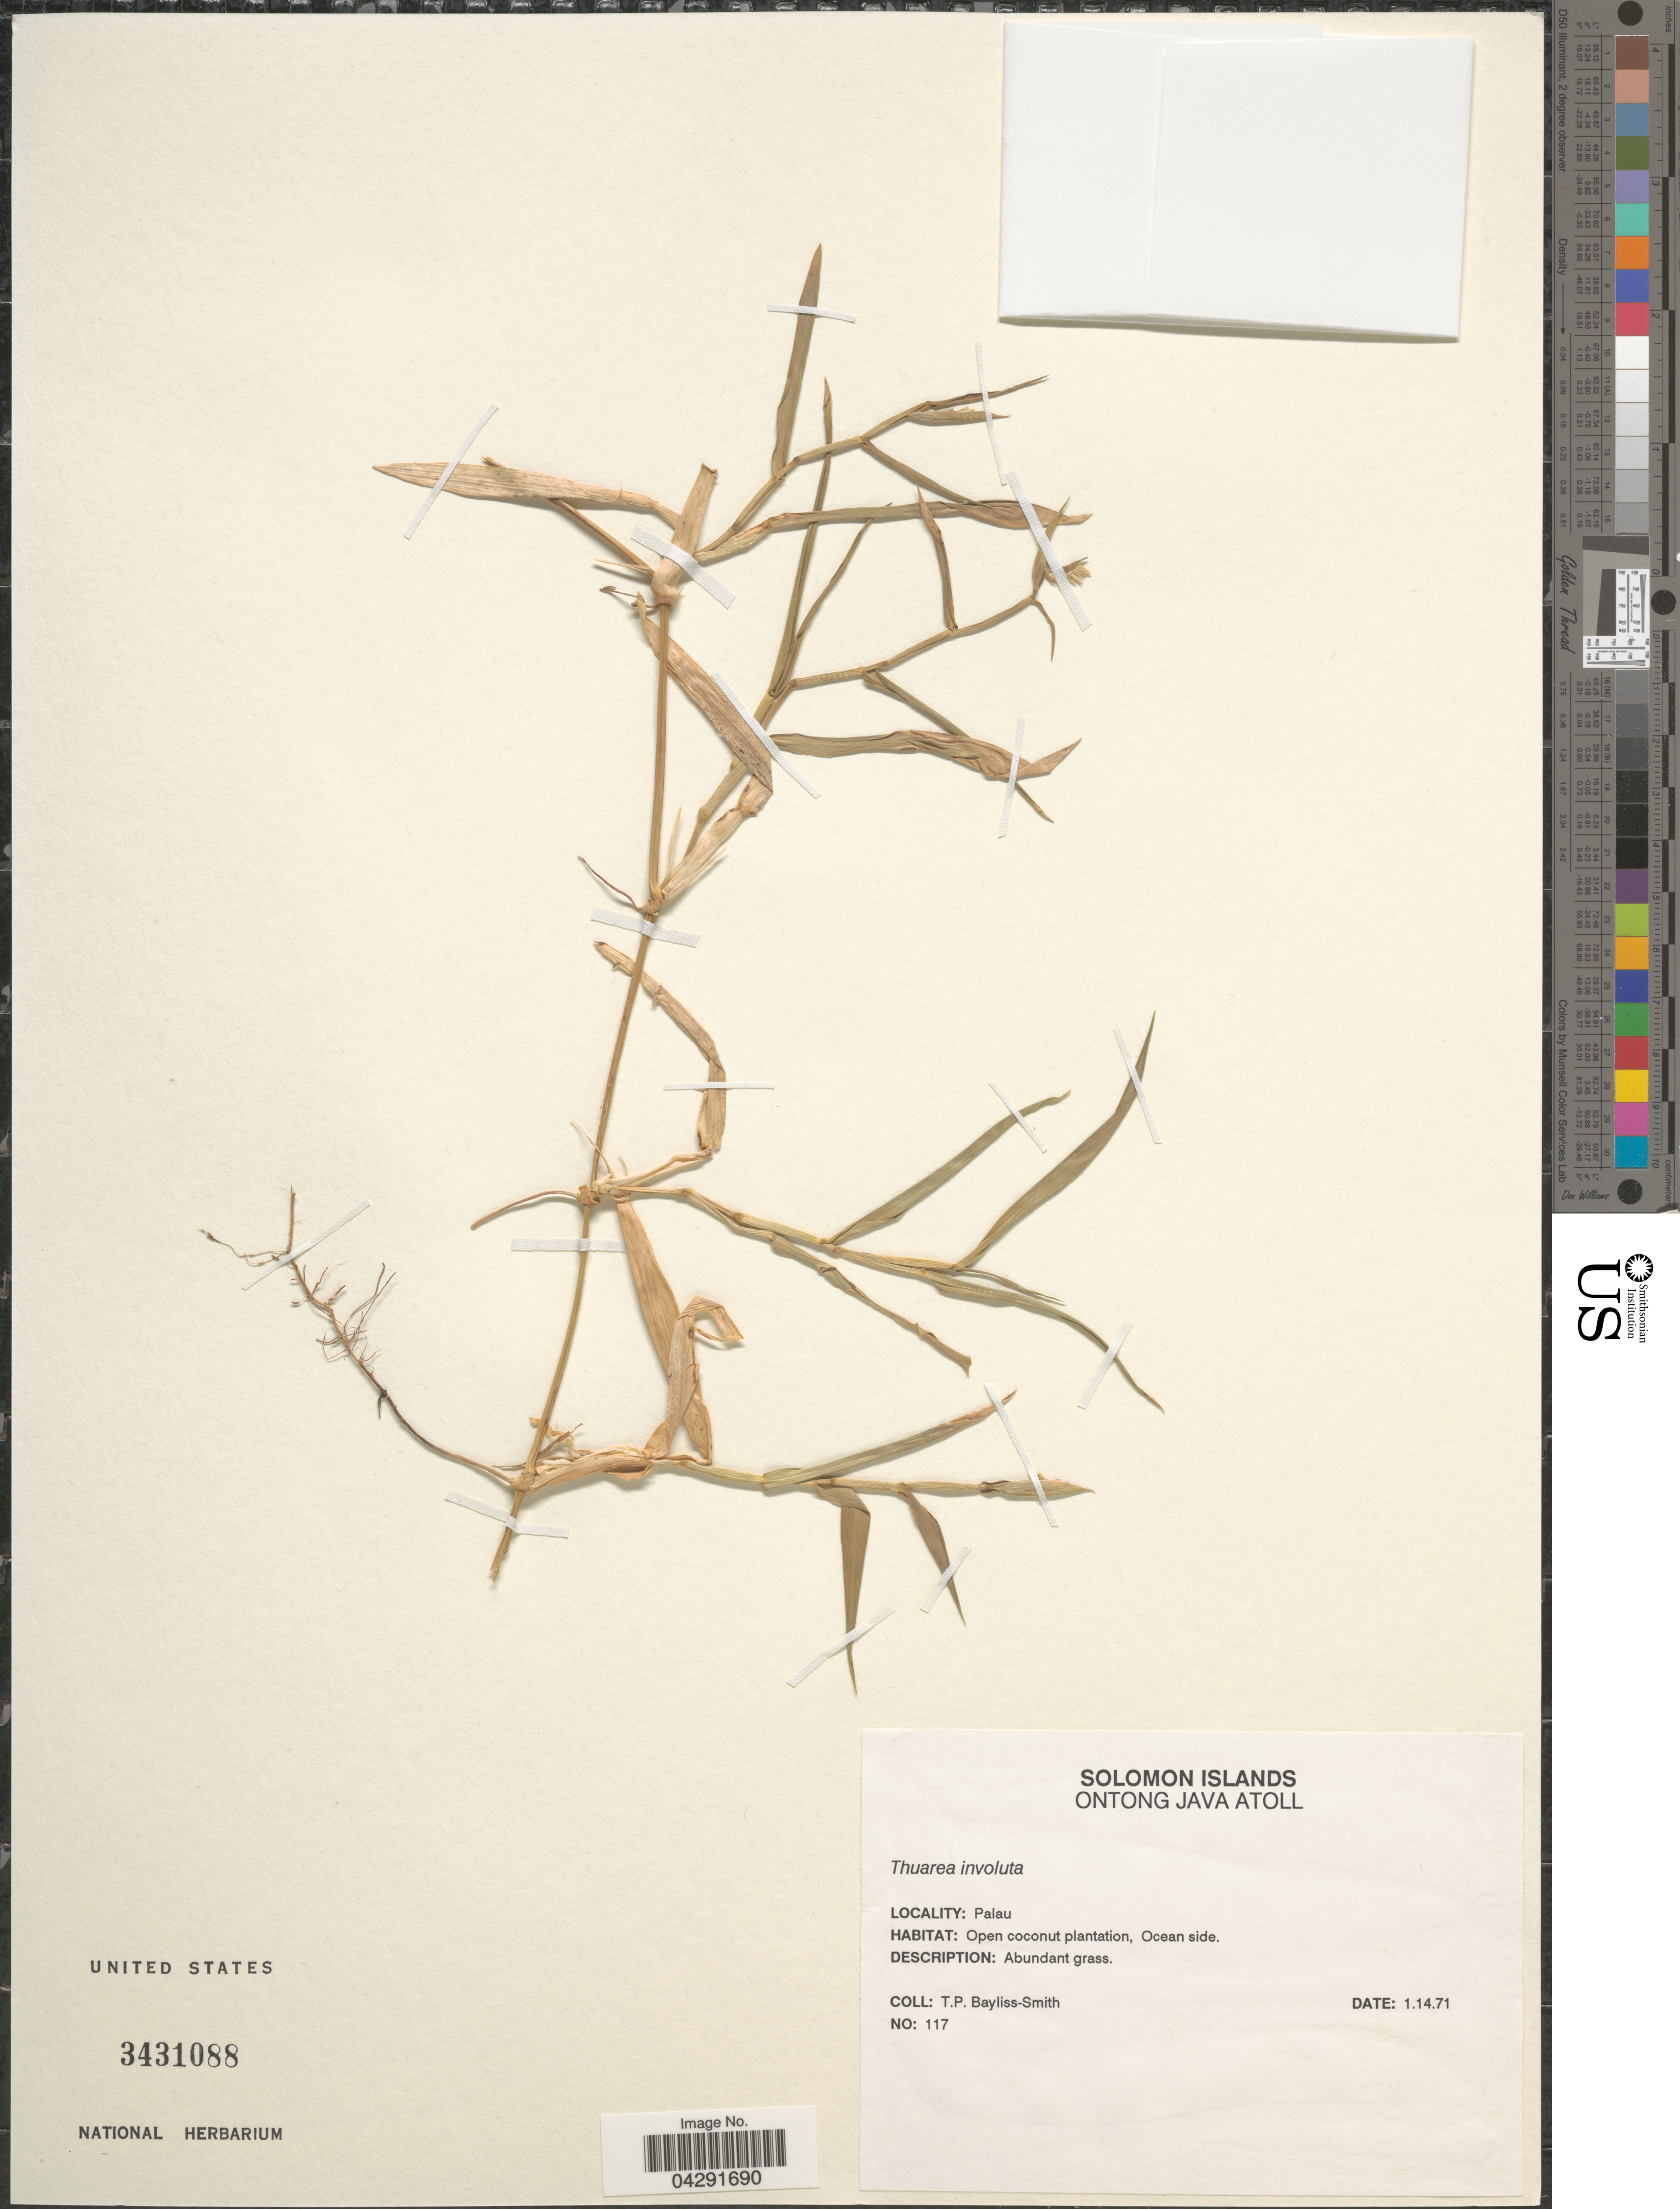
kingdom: Plantae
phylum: Tracheophyta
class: Liliopsida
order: Poales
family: Poaceae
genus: Thuarea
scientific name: Thuarea involuta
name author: (G. Forst.) R. Br. ex Sm.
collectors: T. P. Bayliss-Smith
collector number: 117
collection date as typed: Transcribed d/m/y: 14/1/71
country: Solomon Islands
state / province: Solomon Island Outliers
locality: Ontong Java Atoll. Palau. Open coconut plantation, Ocean side.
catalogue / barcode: US 3431088